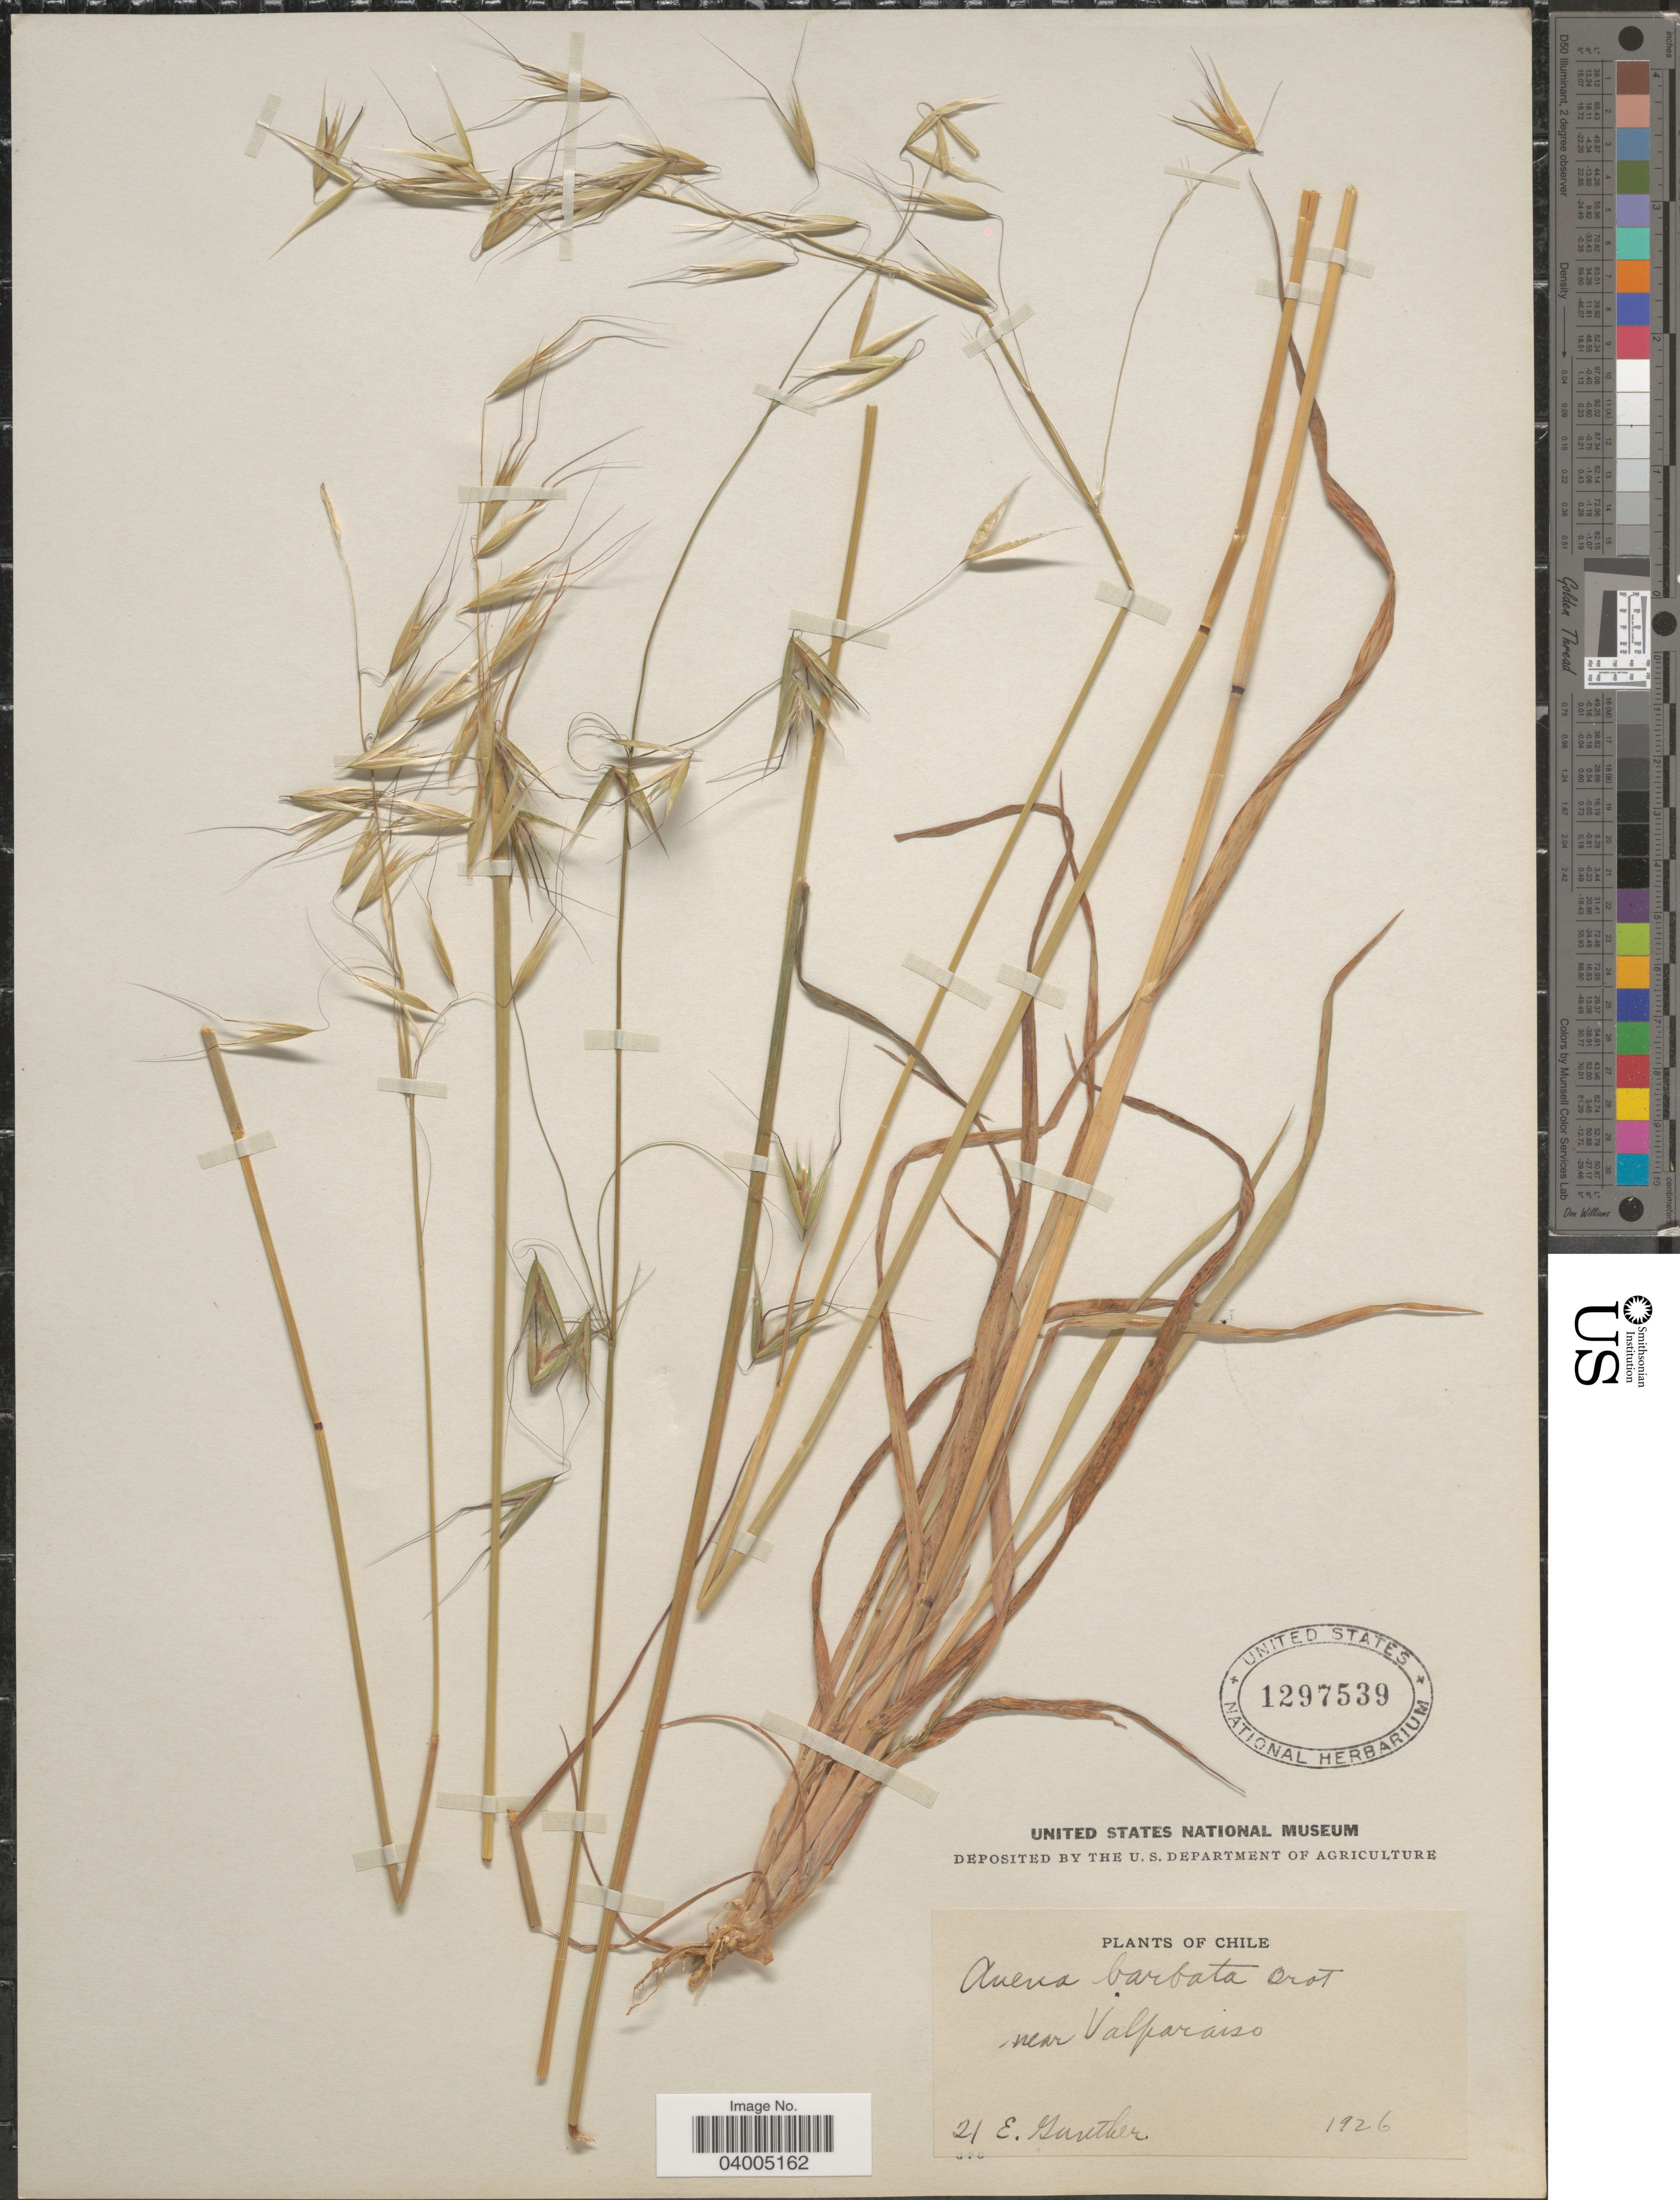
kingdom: Plantae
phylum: Tracheophyta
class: Liliopsida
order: Poales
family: Poaceae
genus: Avena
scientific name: Avena barbata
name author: Pott ex Link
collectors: E. Gunther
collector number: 21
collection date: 1926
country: Chile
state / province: Valparaíso (V)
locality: Near Valparaiso.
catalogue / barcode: US 1297539